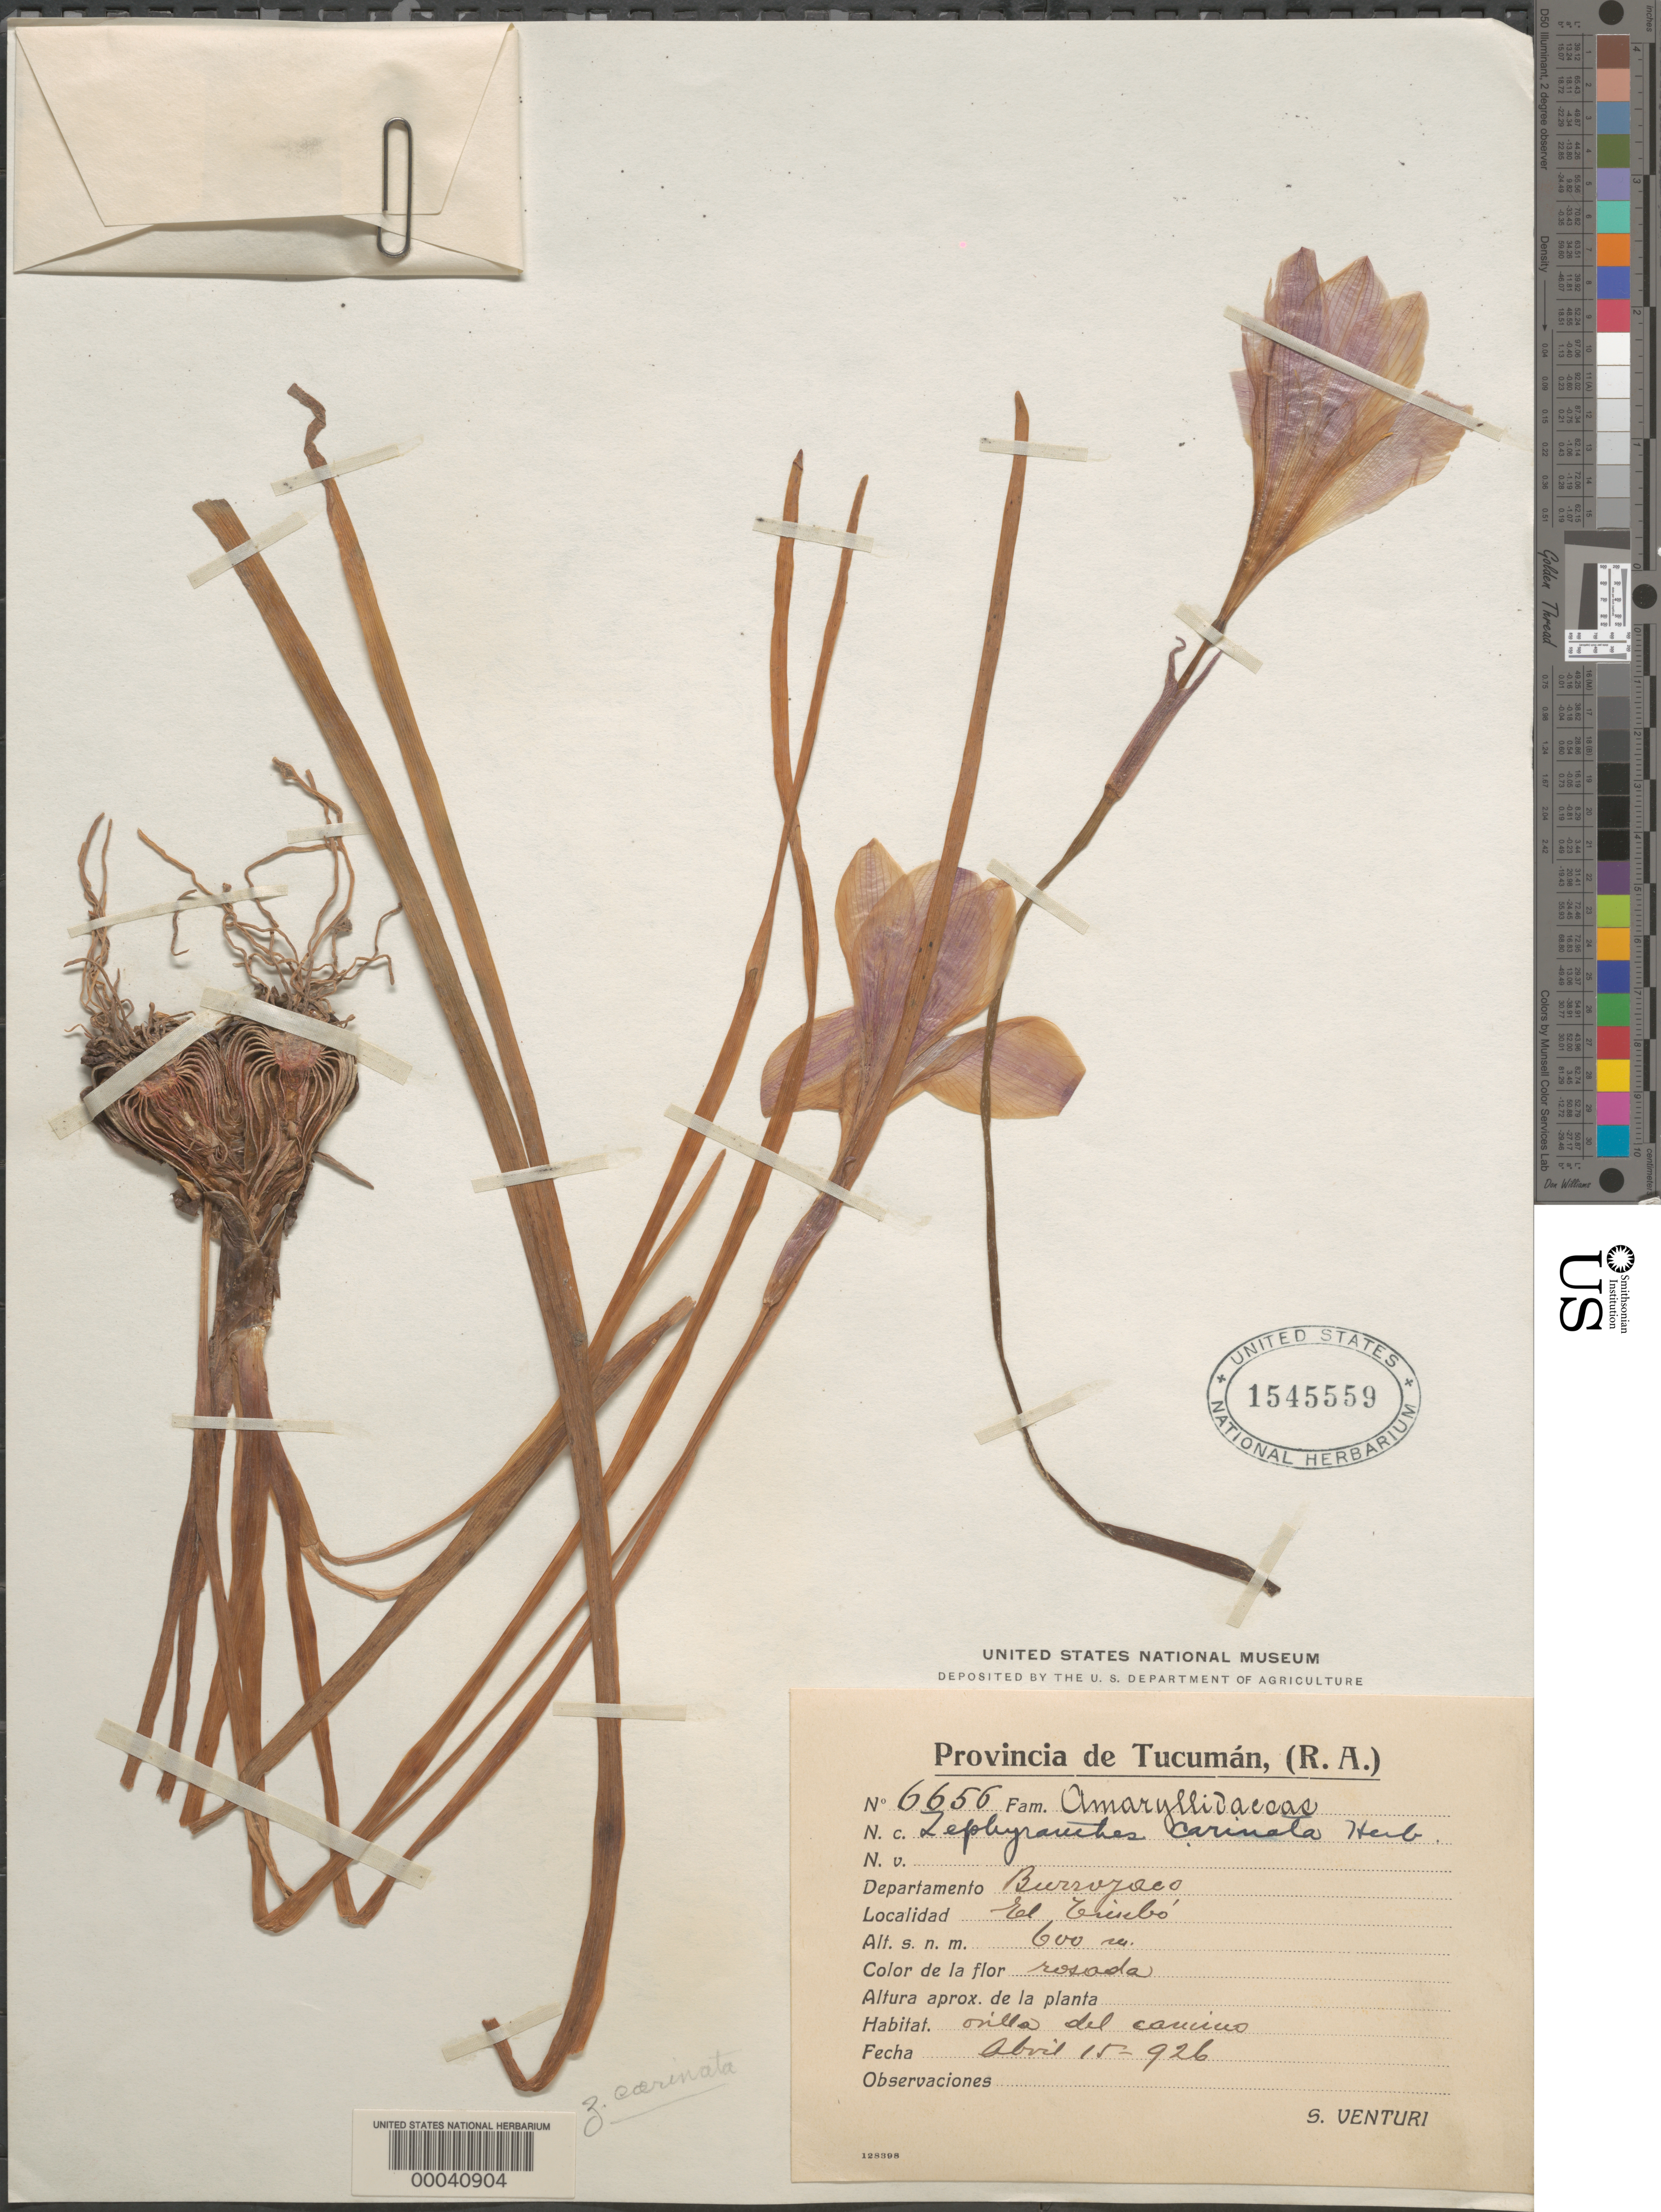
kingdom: Plantae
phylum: Tracheophyta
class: Liliopsida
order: Asparagales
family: Amaryllidaceae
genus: Zephyranthes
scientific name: Zephyranthes carinata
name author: Herb.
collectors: S. Venturi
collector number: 6656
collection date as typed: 15 Apr 1926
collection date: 1926-04-15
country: Argentina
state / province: Tucumán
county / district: Burruyaco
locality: El Timbó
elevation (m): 600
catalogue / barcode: US 1545559